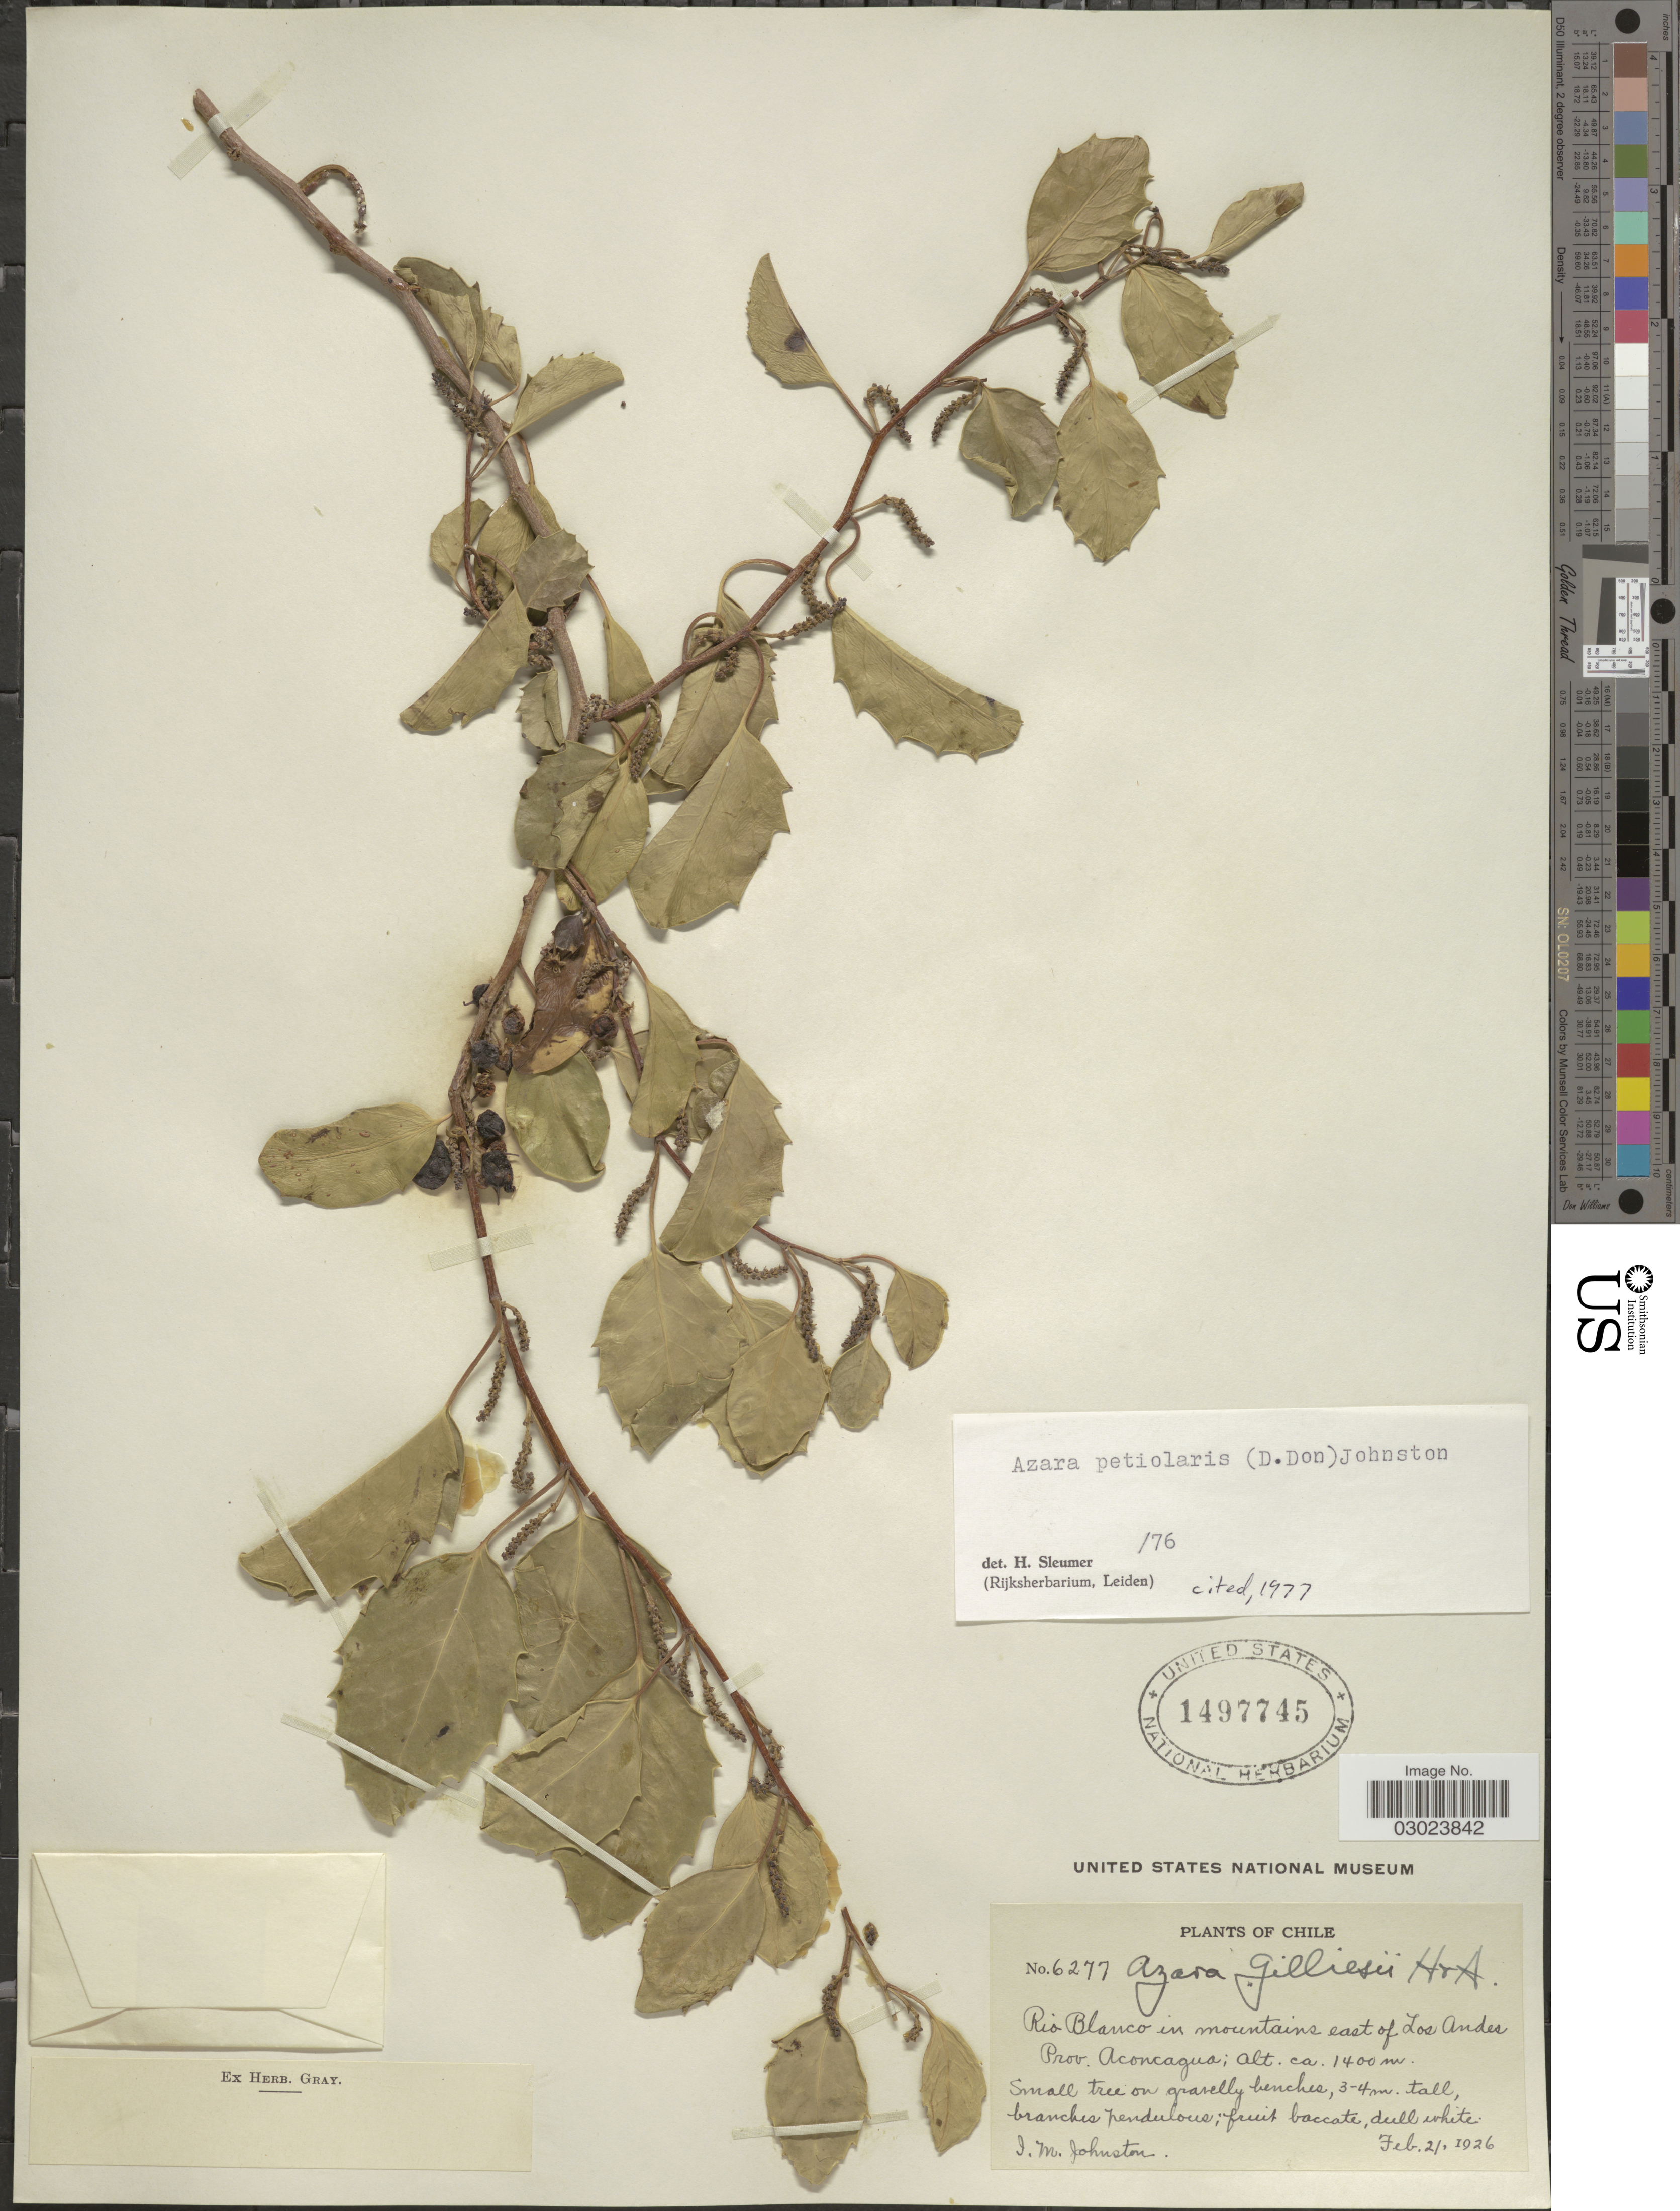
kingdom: Plantae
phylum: Tracheophyta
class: Magnoliopsida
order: Malpighiales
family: Salicaceae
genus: Azara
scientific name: Azara petiolaris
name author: (D. Don) I.M. Johnst.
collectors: I.M. Johnston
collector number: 6277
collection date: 1926-02-21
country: Chile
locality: Rio Blanco in mountains east of Los Andes Prov. Anconcagua.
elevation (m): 1400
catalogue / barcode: US 1497745